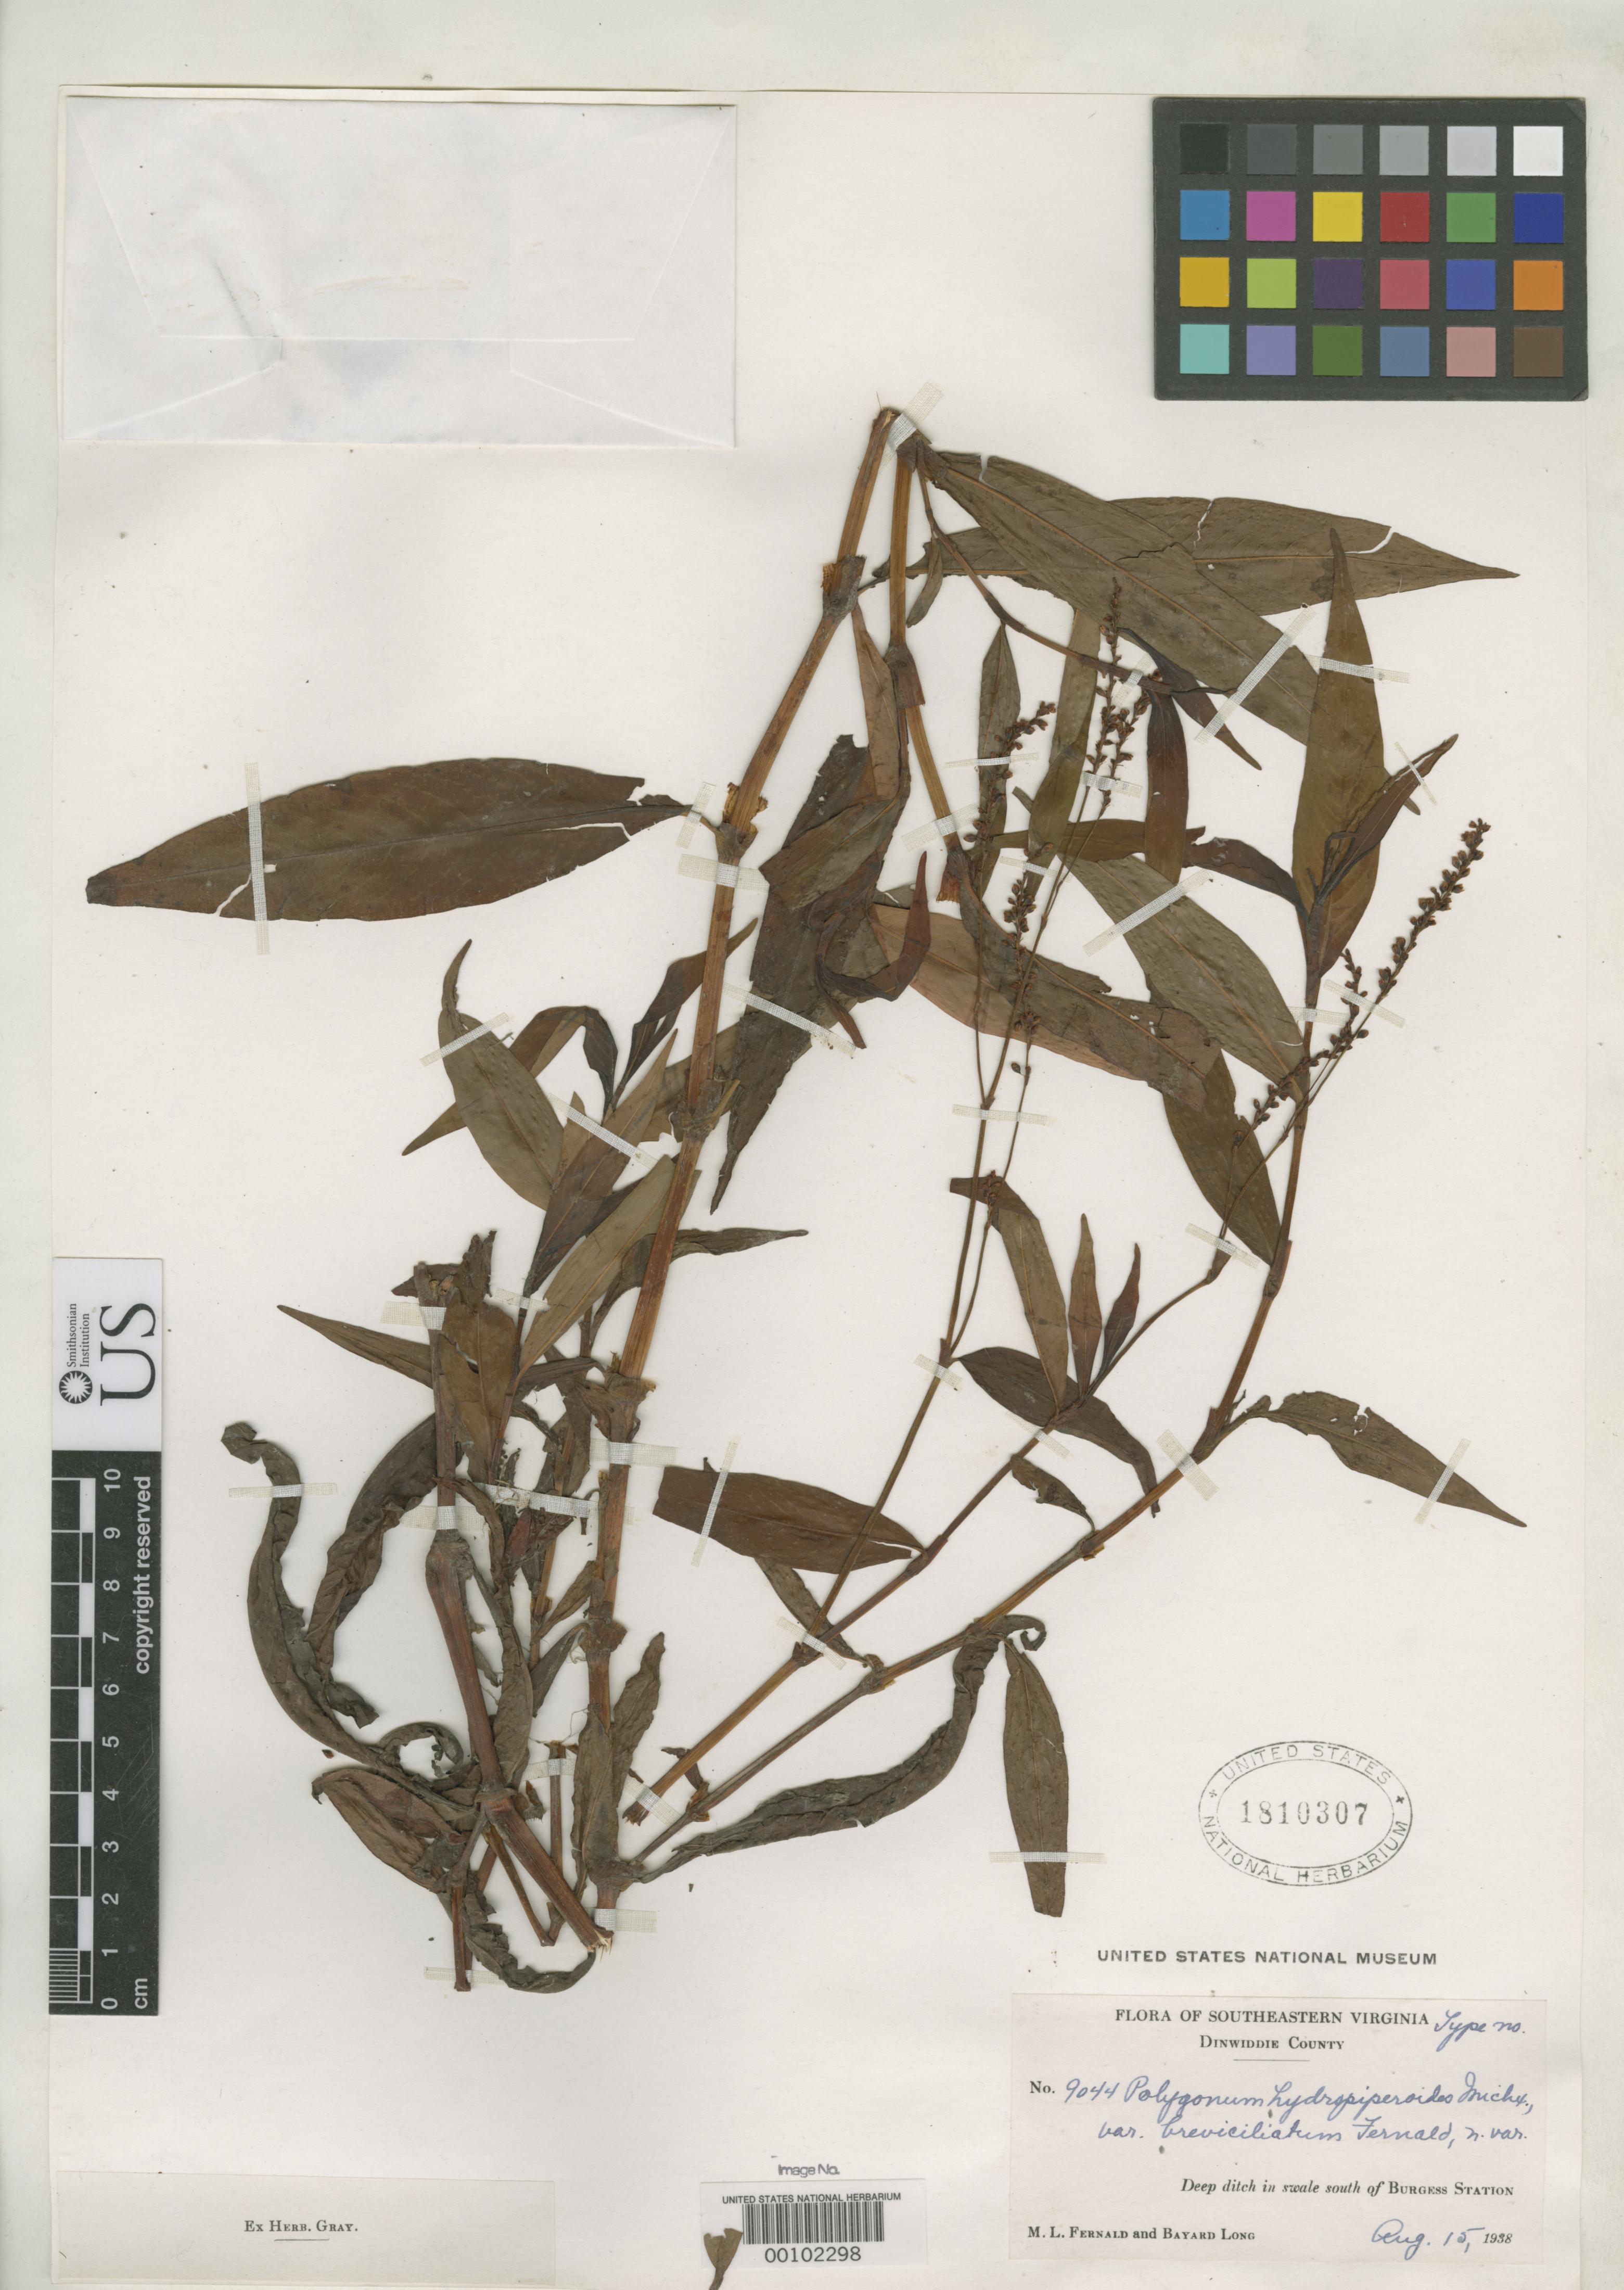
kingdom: Plantae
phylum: Tracheophyta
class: Magnoliopsida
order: Caryophyllales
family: Polygonaceae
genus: Polygonum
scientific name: Polygonum hydropiperoides var. breviciliatum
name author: Fernald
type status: Isotype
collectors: M. L. Fernald & B. H. Long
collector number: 9044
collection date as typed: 15 Aug 1938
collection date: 1938-08-15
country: United States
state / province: Virginia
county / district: Dinwiddie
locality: Burgess Station.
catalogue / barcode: US 1810307